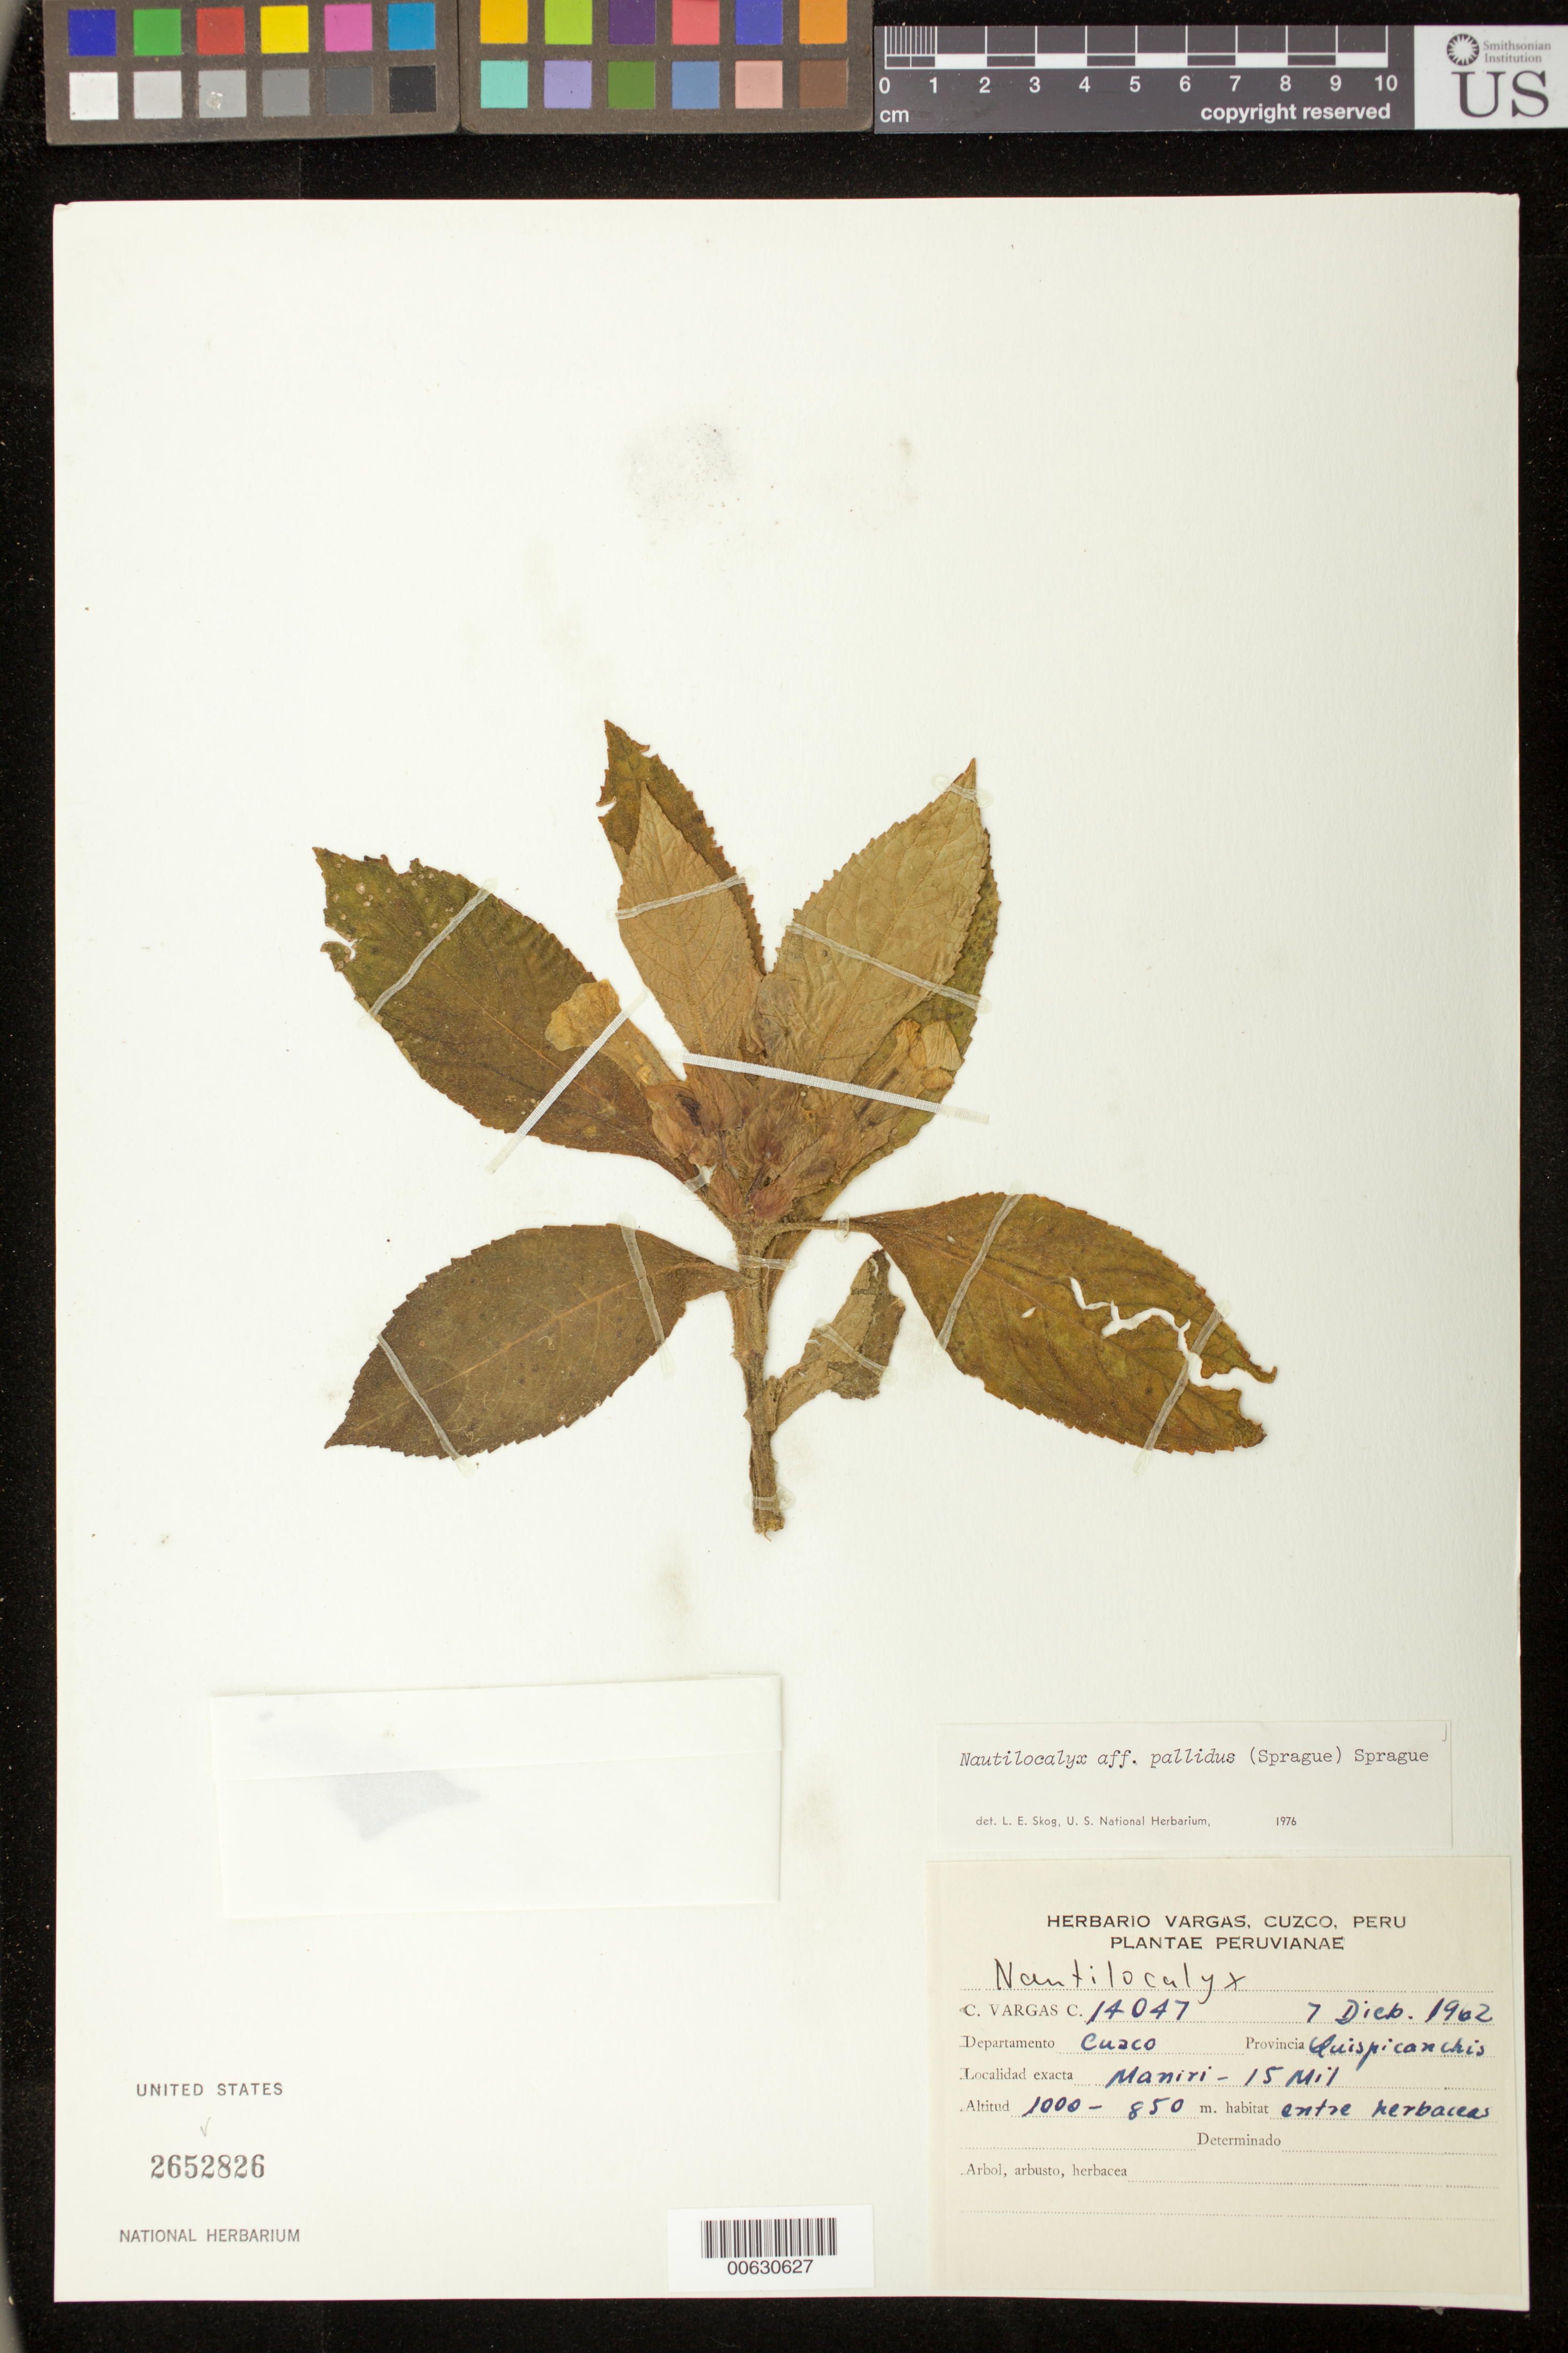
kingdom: Plantae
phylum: Tracheophyta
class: Magnoliopsida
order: Lamiales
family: Gesneriaceae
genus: Nautilocalyx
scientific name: Nautilocalyx pallidus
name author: (Sprague) C. Sprague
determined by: Skog, Laurence E.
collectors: C. Vargas C.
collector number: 14047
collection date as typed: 07 Dec 1962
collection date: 1962-12-07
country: Peru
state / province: Cusco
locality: Prov. Quispicanchis, Maniri - 15 Mil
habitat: Entre herbaceas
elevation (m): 850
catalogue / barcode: US 2652826